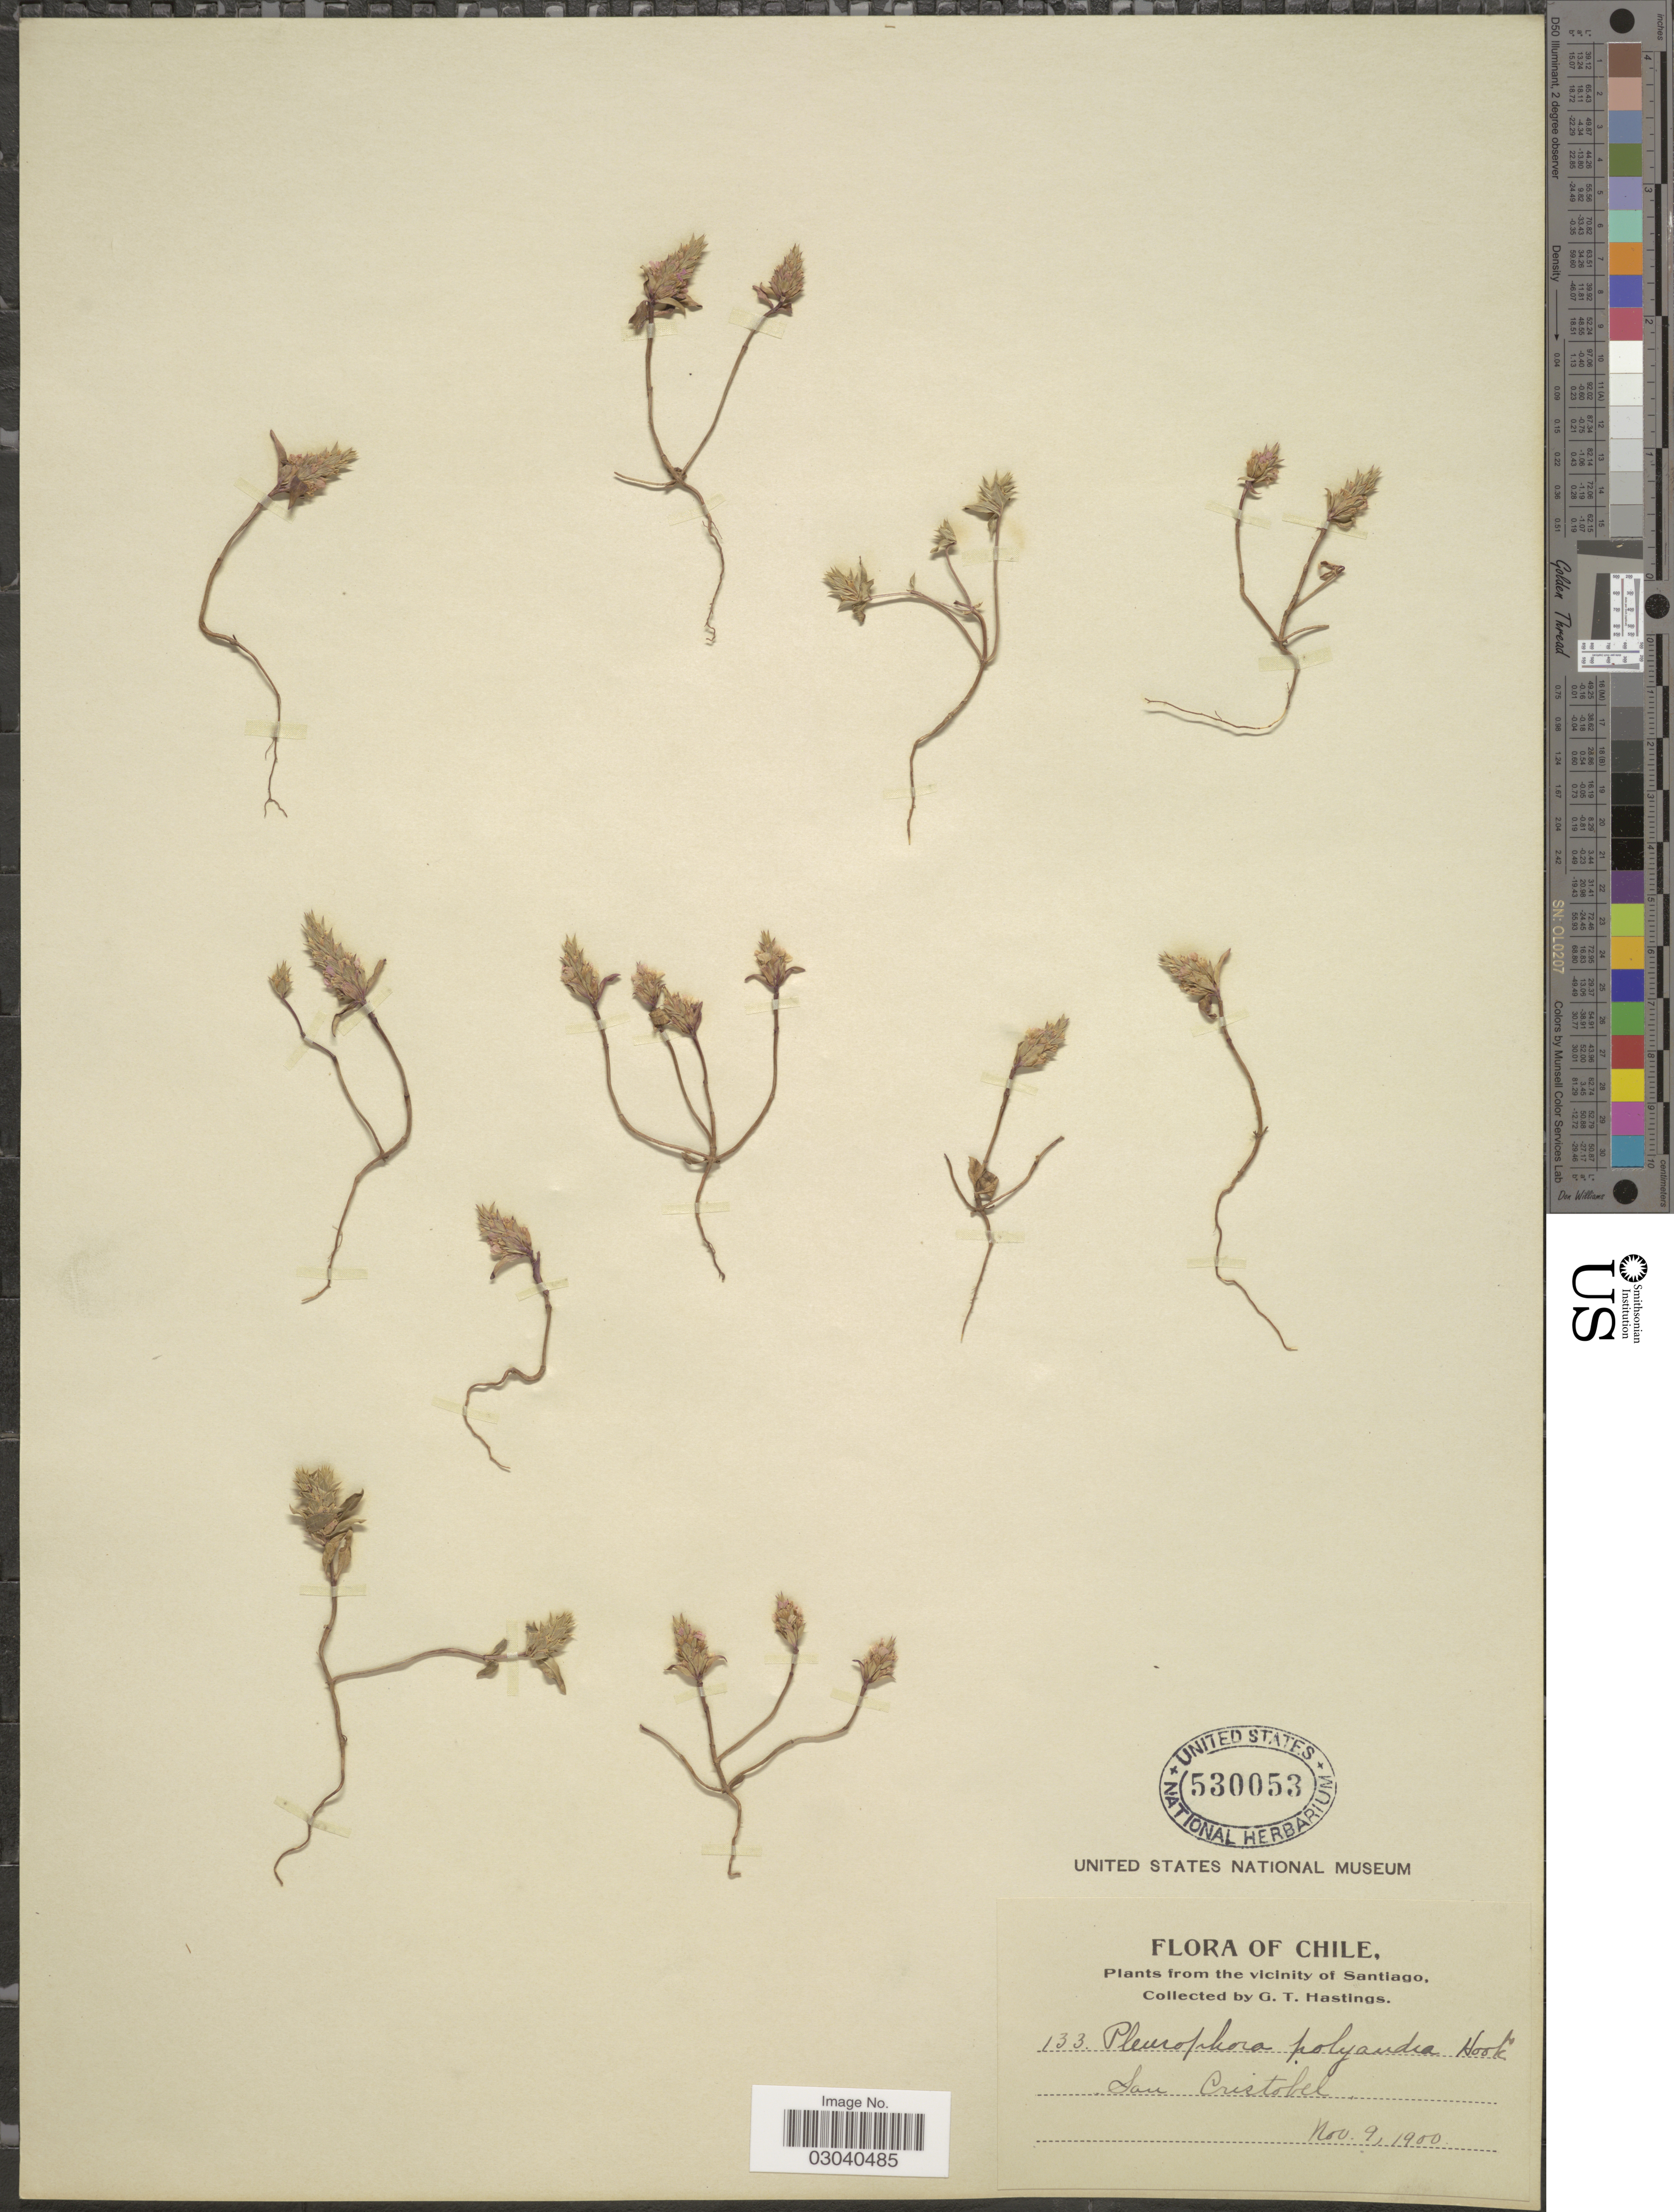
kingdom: Plantae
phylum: Tracheophyta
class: Magnoliopsida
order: Myrtales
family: Lythraceae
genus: Pleurophora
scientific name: Pleurophora polyandra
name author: Hook. & Arn.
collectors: G. Hastings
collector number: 133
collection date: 1900-11-09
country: Chile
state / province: Región Metropolitana (RM)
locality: The vicinity of Santiago. San Cristobal.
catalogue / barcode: US 530053